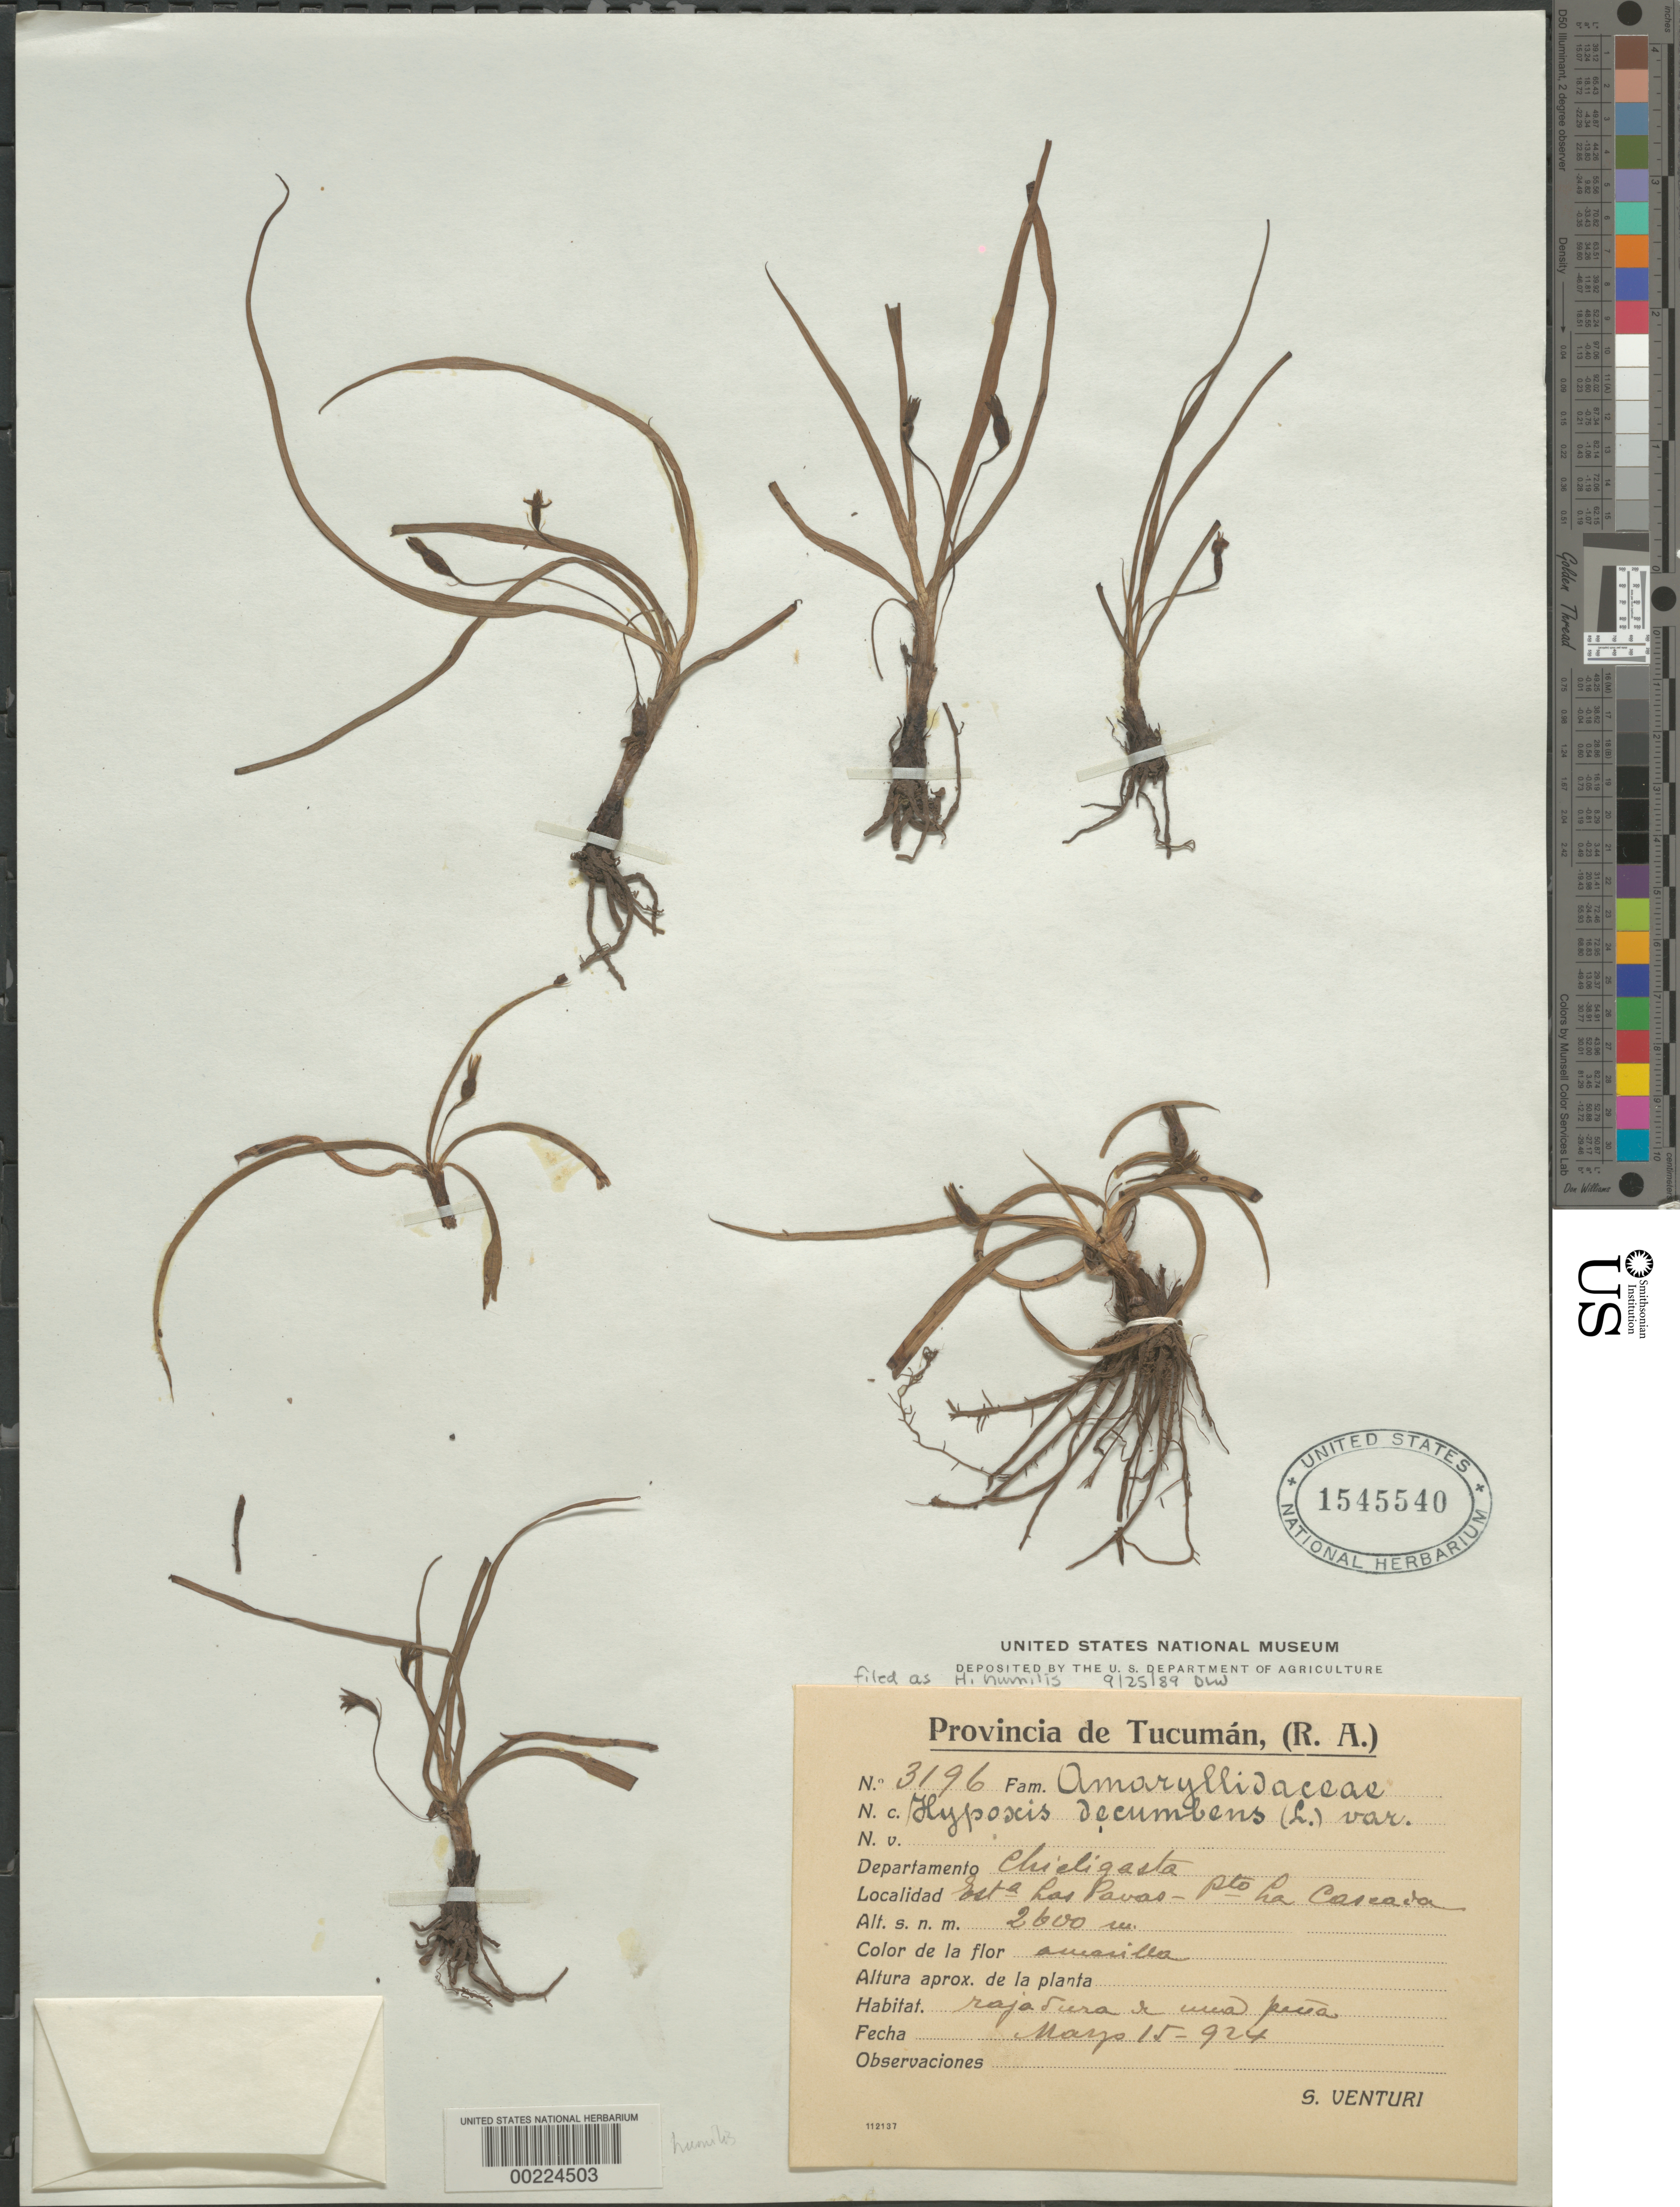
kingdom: Plantae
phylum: Tracheophyta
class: Liliopsida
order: Asparagales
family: Hypoxidaceae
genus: Hypoxis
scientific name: Hypoxis humilis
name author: Tharp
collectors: S. Venturi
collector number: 3196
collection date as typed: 15 May 1924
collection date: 1924-05-15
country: Argentina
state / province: Tucumán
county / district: Chicligasta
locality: Estancia las Pavas, pto la cascada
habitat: Crevices in the rocks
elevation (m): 2600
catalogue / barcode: US 1545540